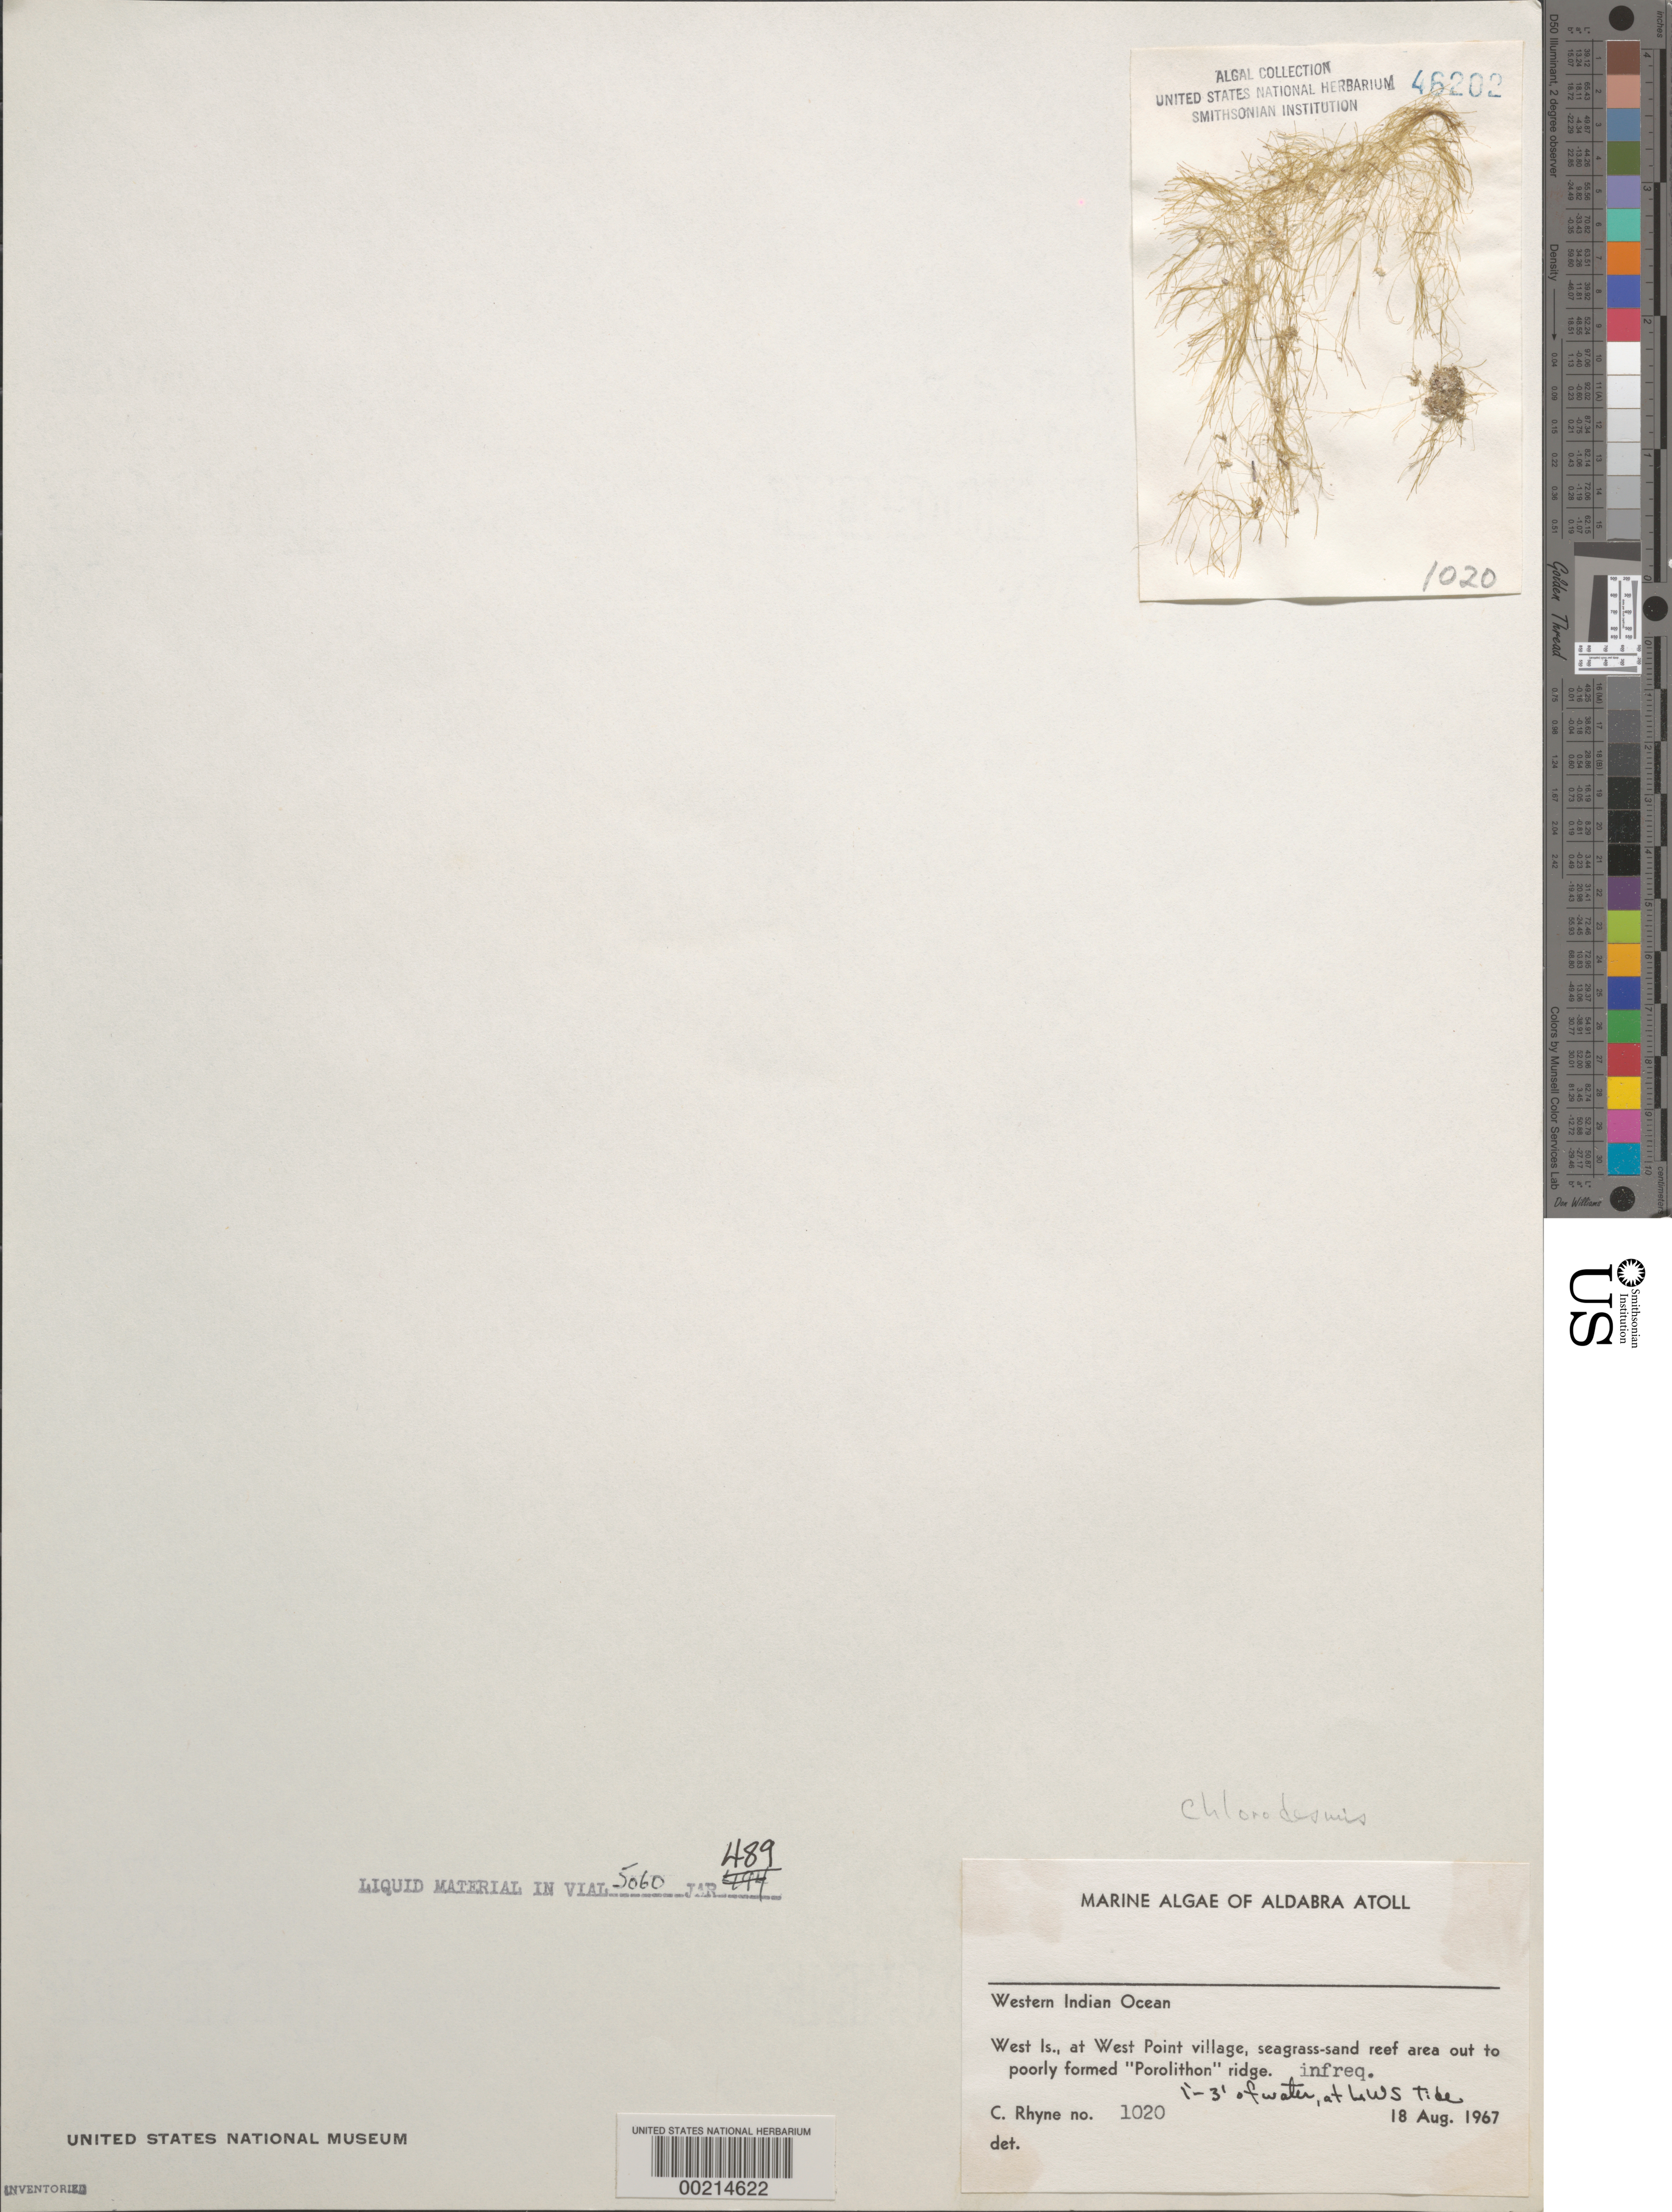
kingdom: Plantae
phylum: Chlorophyta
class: Ulvophyceae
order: Bryopsidales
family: Udoteaceae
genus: Chlorodesmis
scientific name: Chlorodesmis sp.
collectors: C. Rhyne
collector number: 1020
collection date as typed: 18 Aug 1967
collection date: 1967-08-18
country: Seychelles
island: Aldabra Atoll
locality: West Islet, West Point Village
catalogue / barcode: US 46202